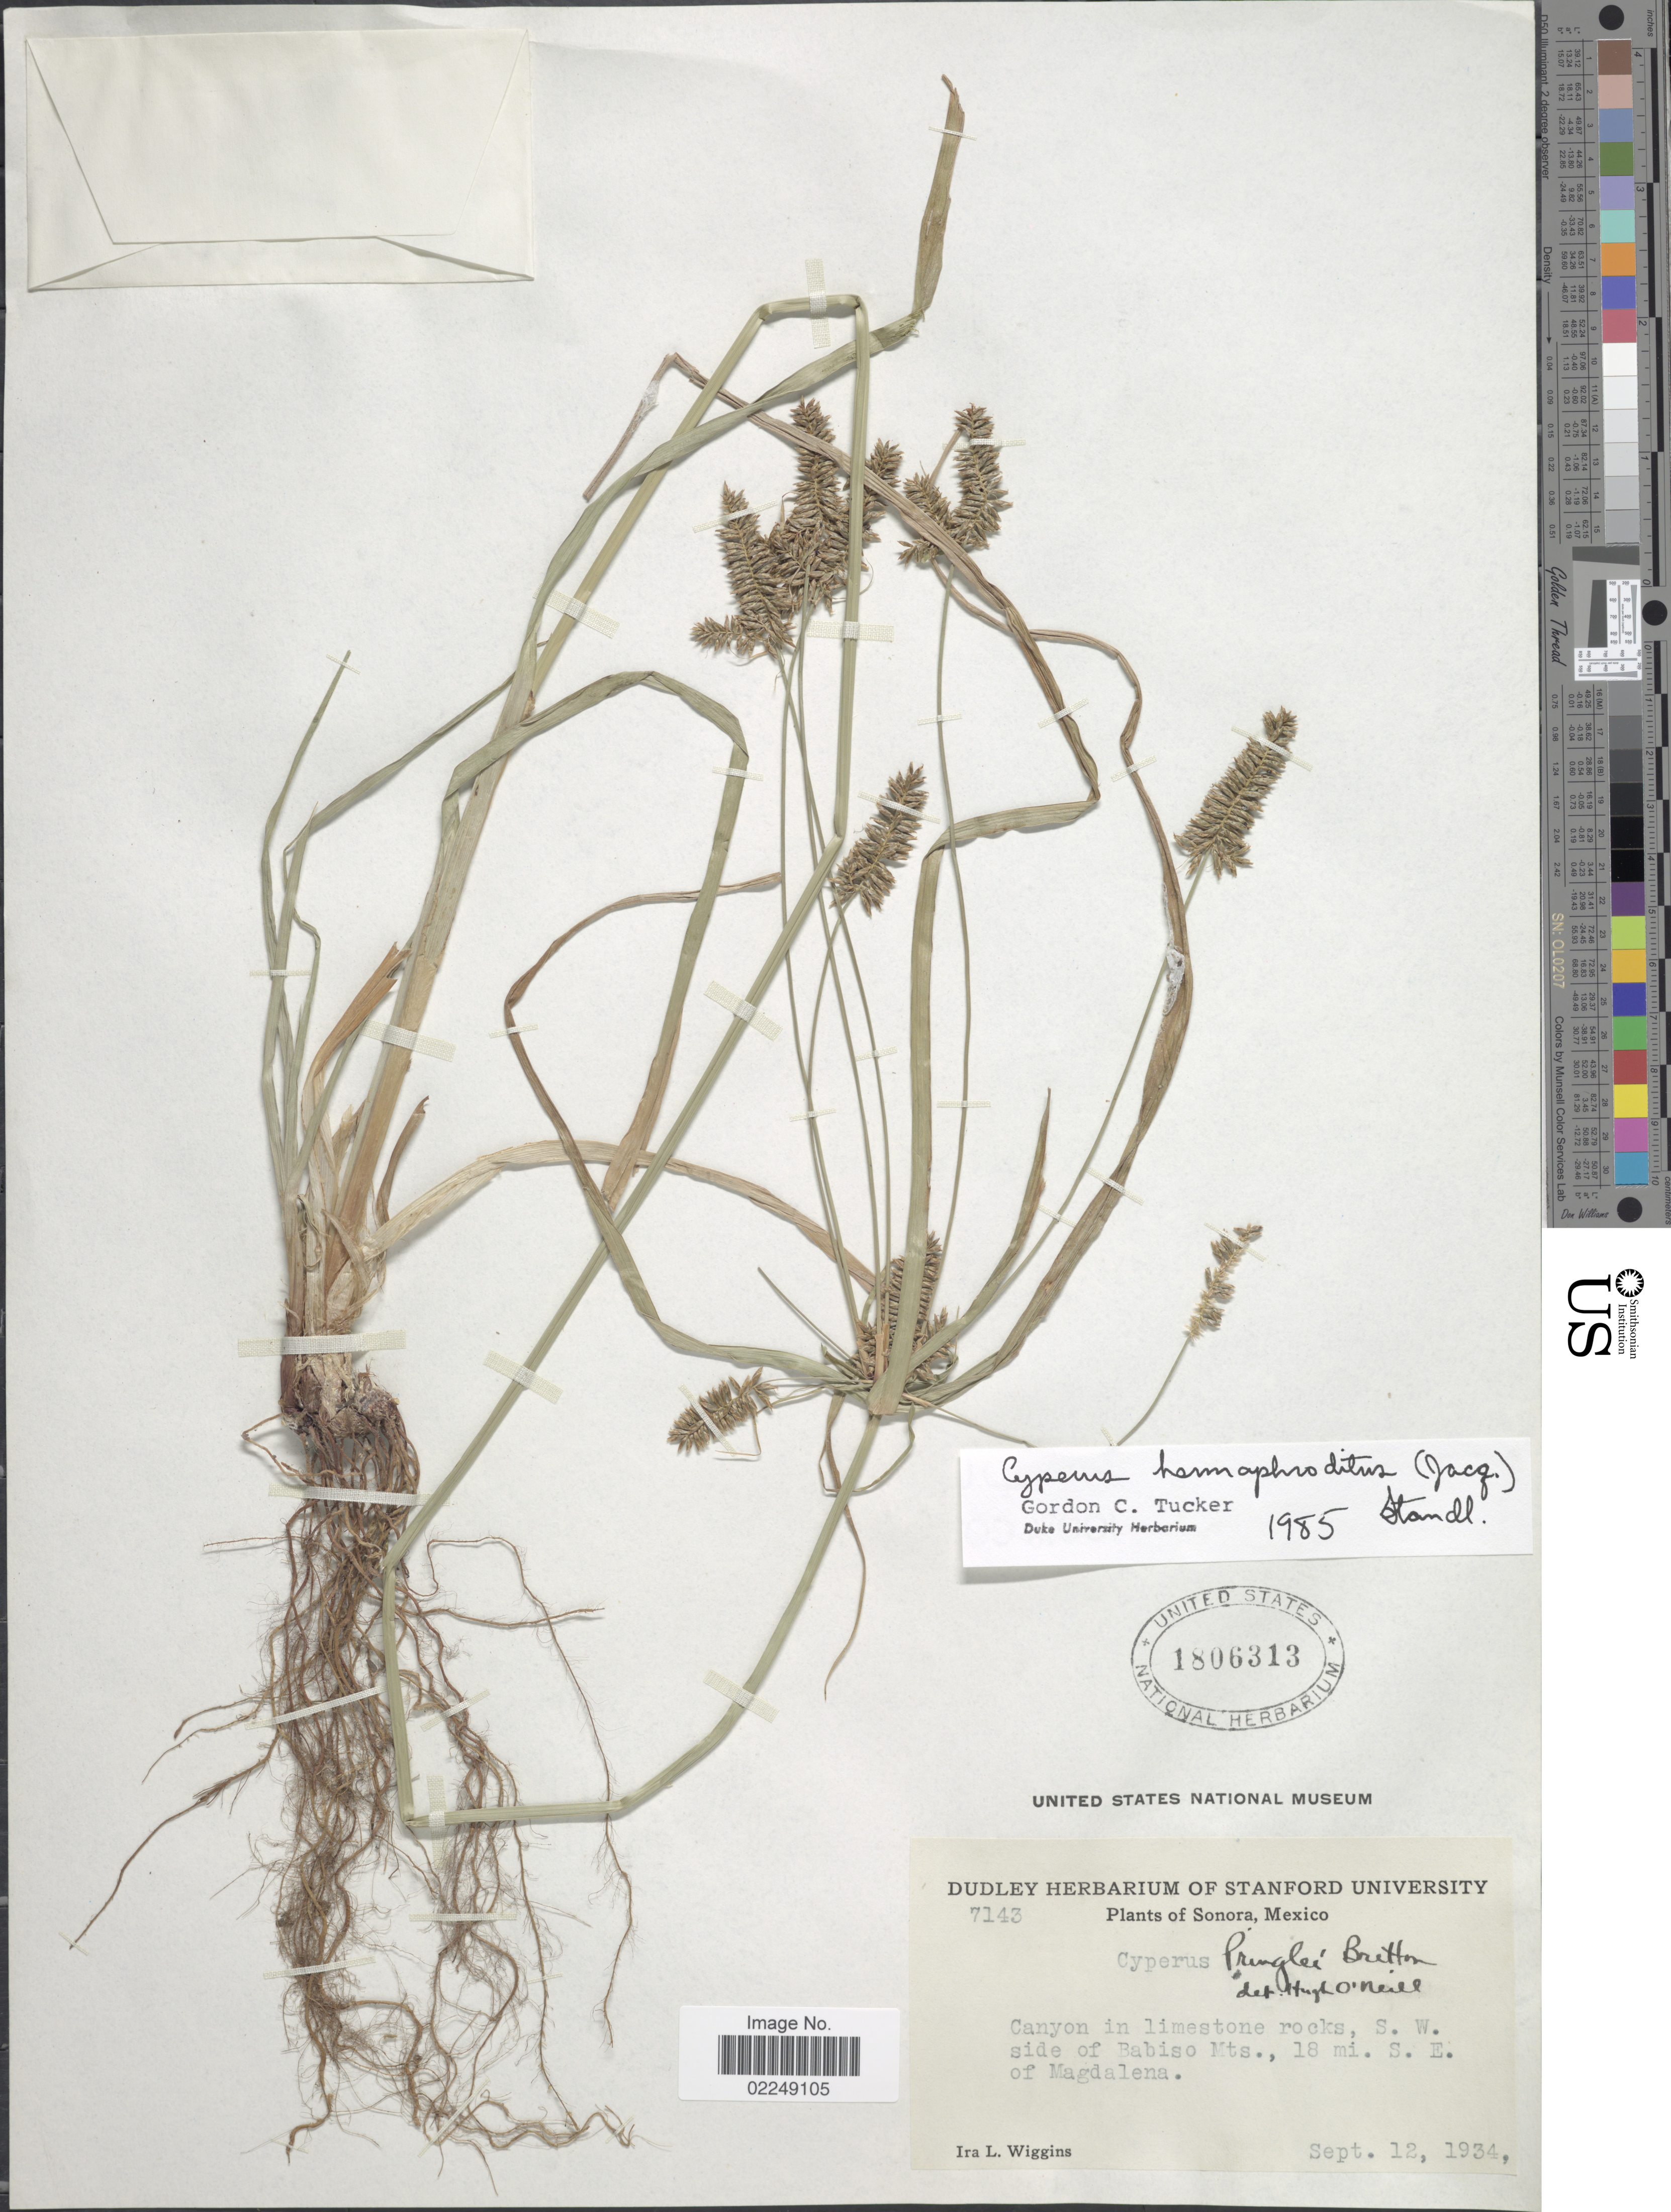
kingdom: Plantae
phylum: Tracheophyta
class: Liliopsida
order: Poales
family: Cyperaceae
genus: Cyperus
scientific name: Cyperus hermaphroditus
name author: (Jacq.) Standl.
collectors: I. L. Wiggins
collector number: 7143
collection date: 1934-09-10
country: Mexico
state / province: Sonora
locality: Canyon in limestone rocks, S.W. side of Babiso Mts., 18 mi. S.E. of Magdelena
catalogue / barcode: US 1806313